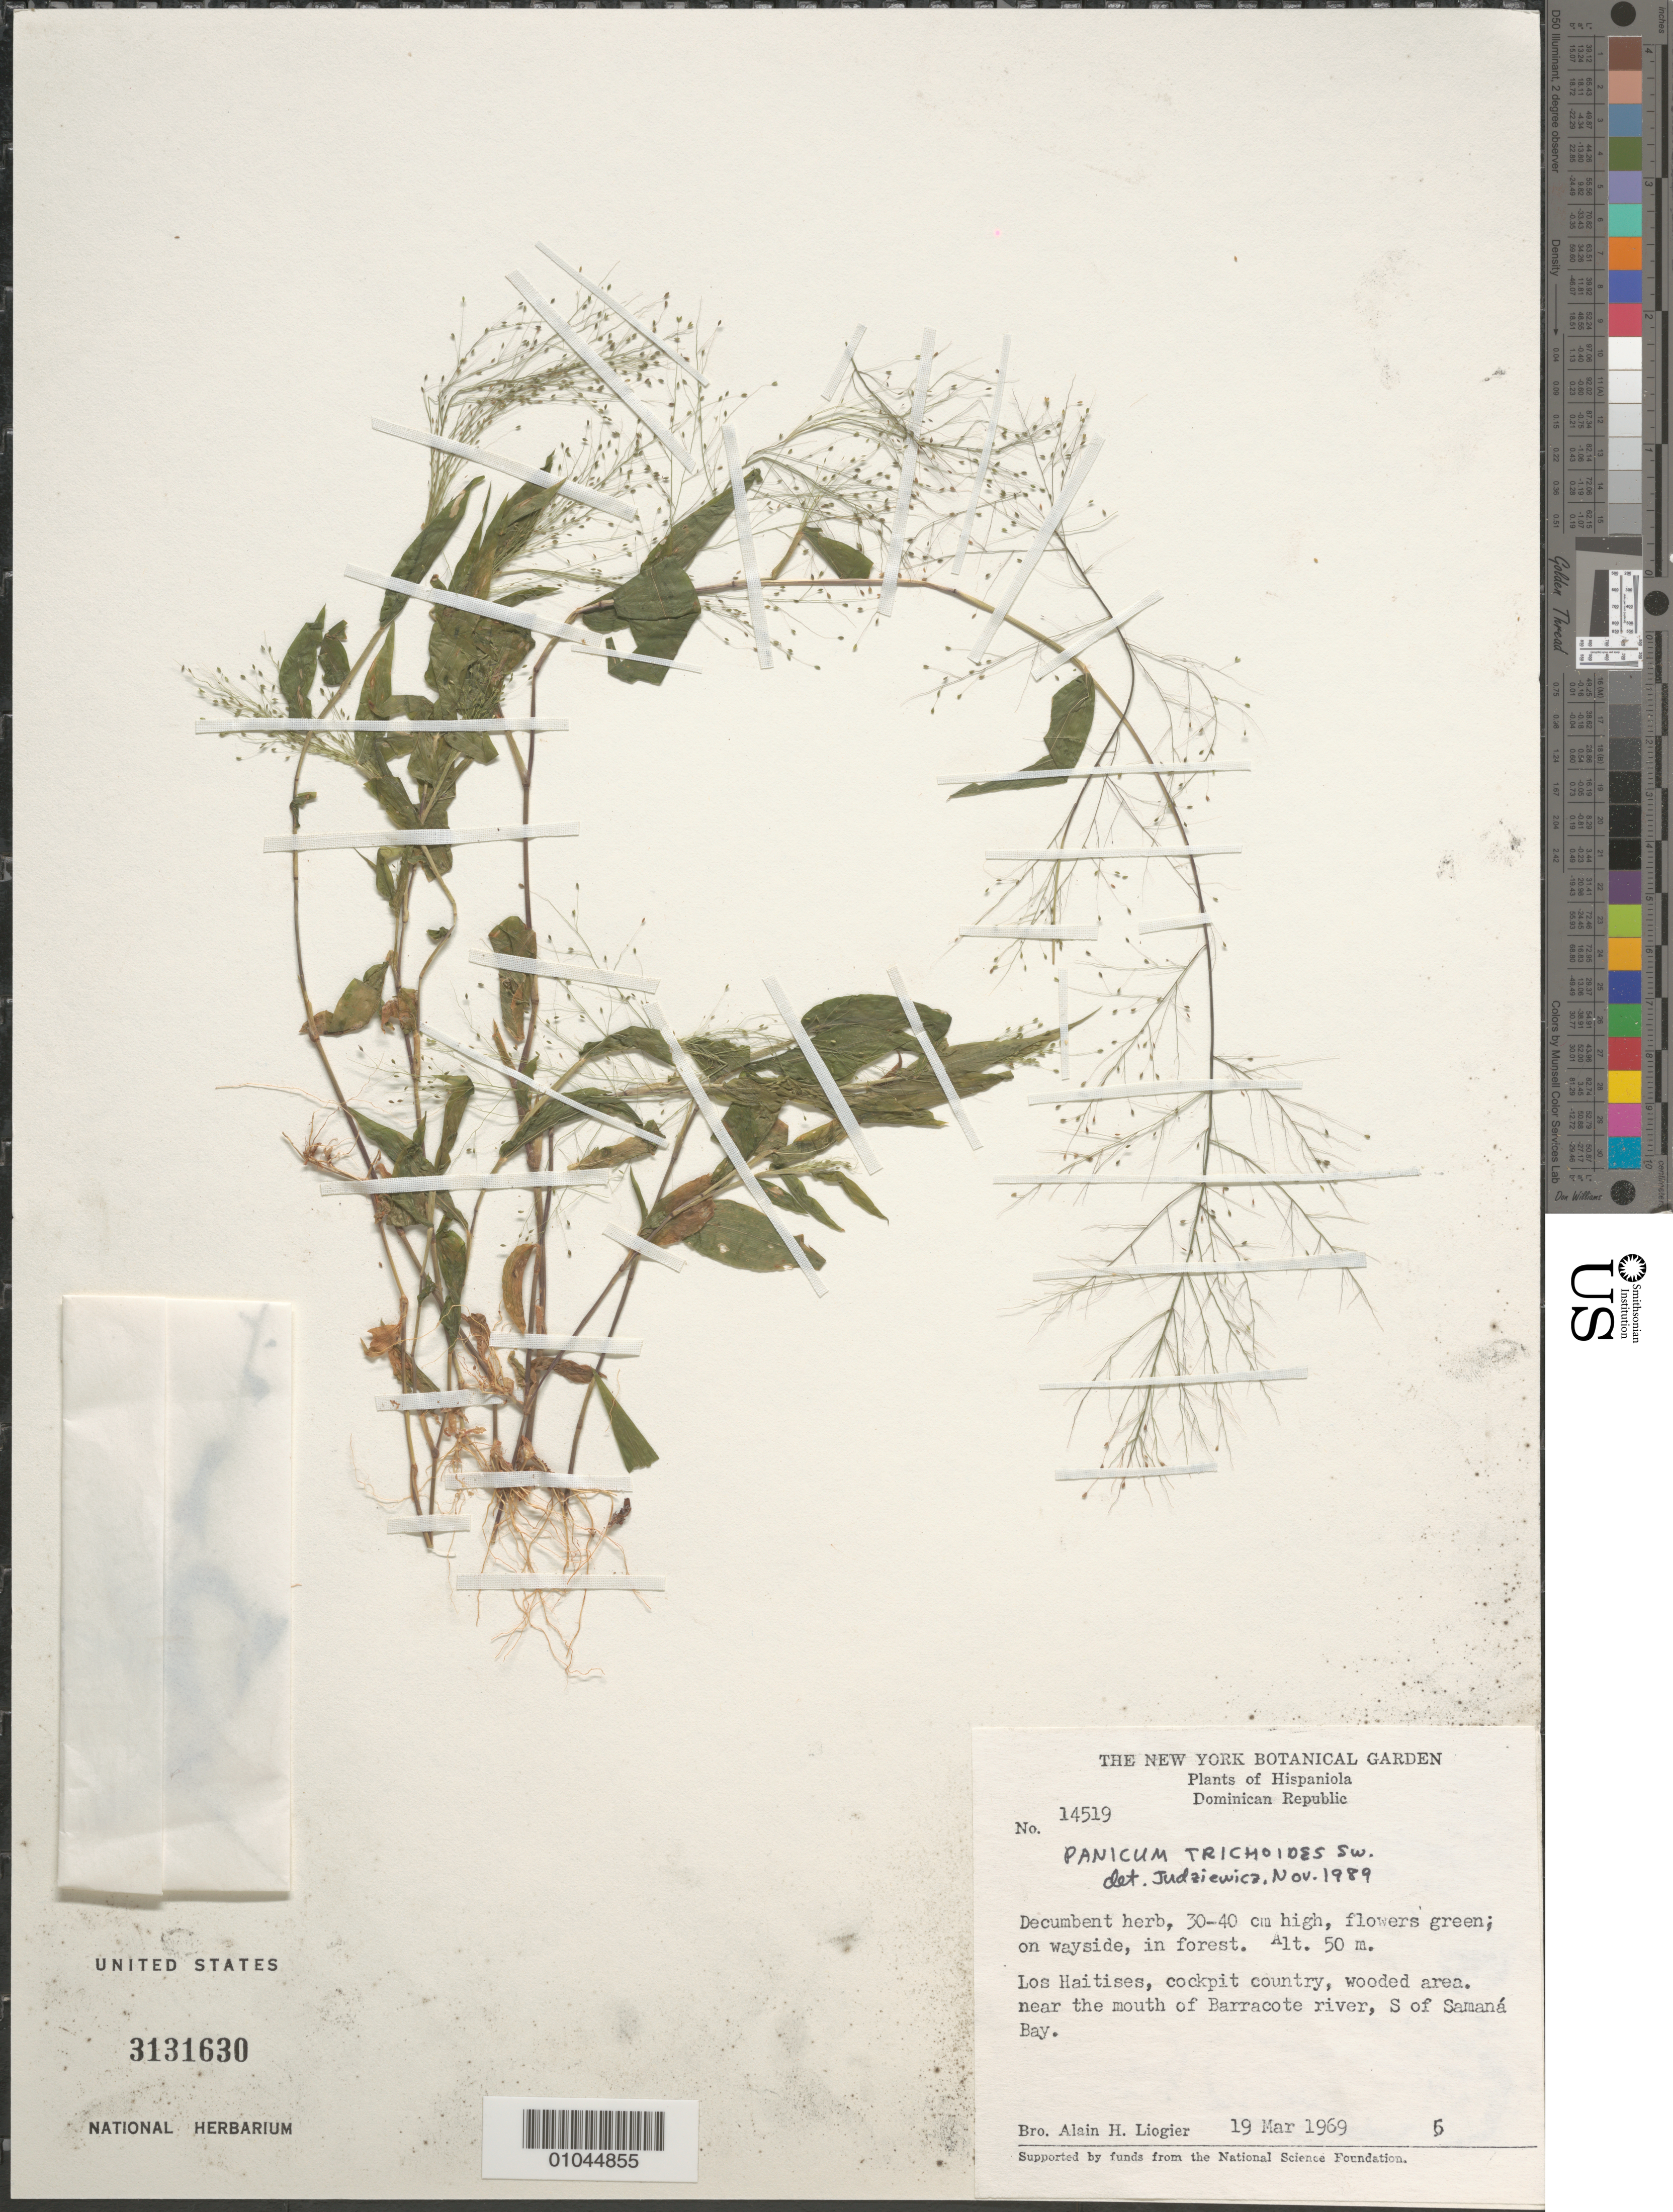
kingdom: Plantae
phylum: Tracheophyta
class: Liliopsida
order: Poales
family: Poaceae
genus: Panicum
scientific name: Panicum trichoides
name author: Sw.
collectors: A. H. Liogier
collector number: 14519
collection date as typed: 19 Mar 1969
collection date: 1969-03-19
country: Dominican Republic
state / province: María Trinidad Sanchez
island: Hispaniola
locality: Los Haitises, cockpit country, near the mouth of Barracote River, S of Samana Bay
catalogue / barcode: US 3131630